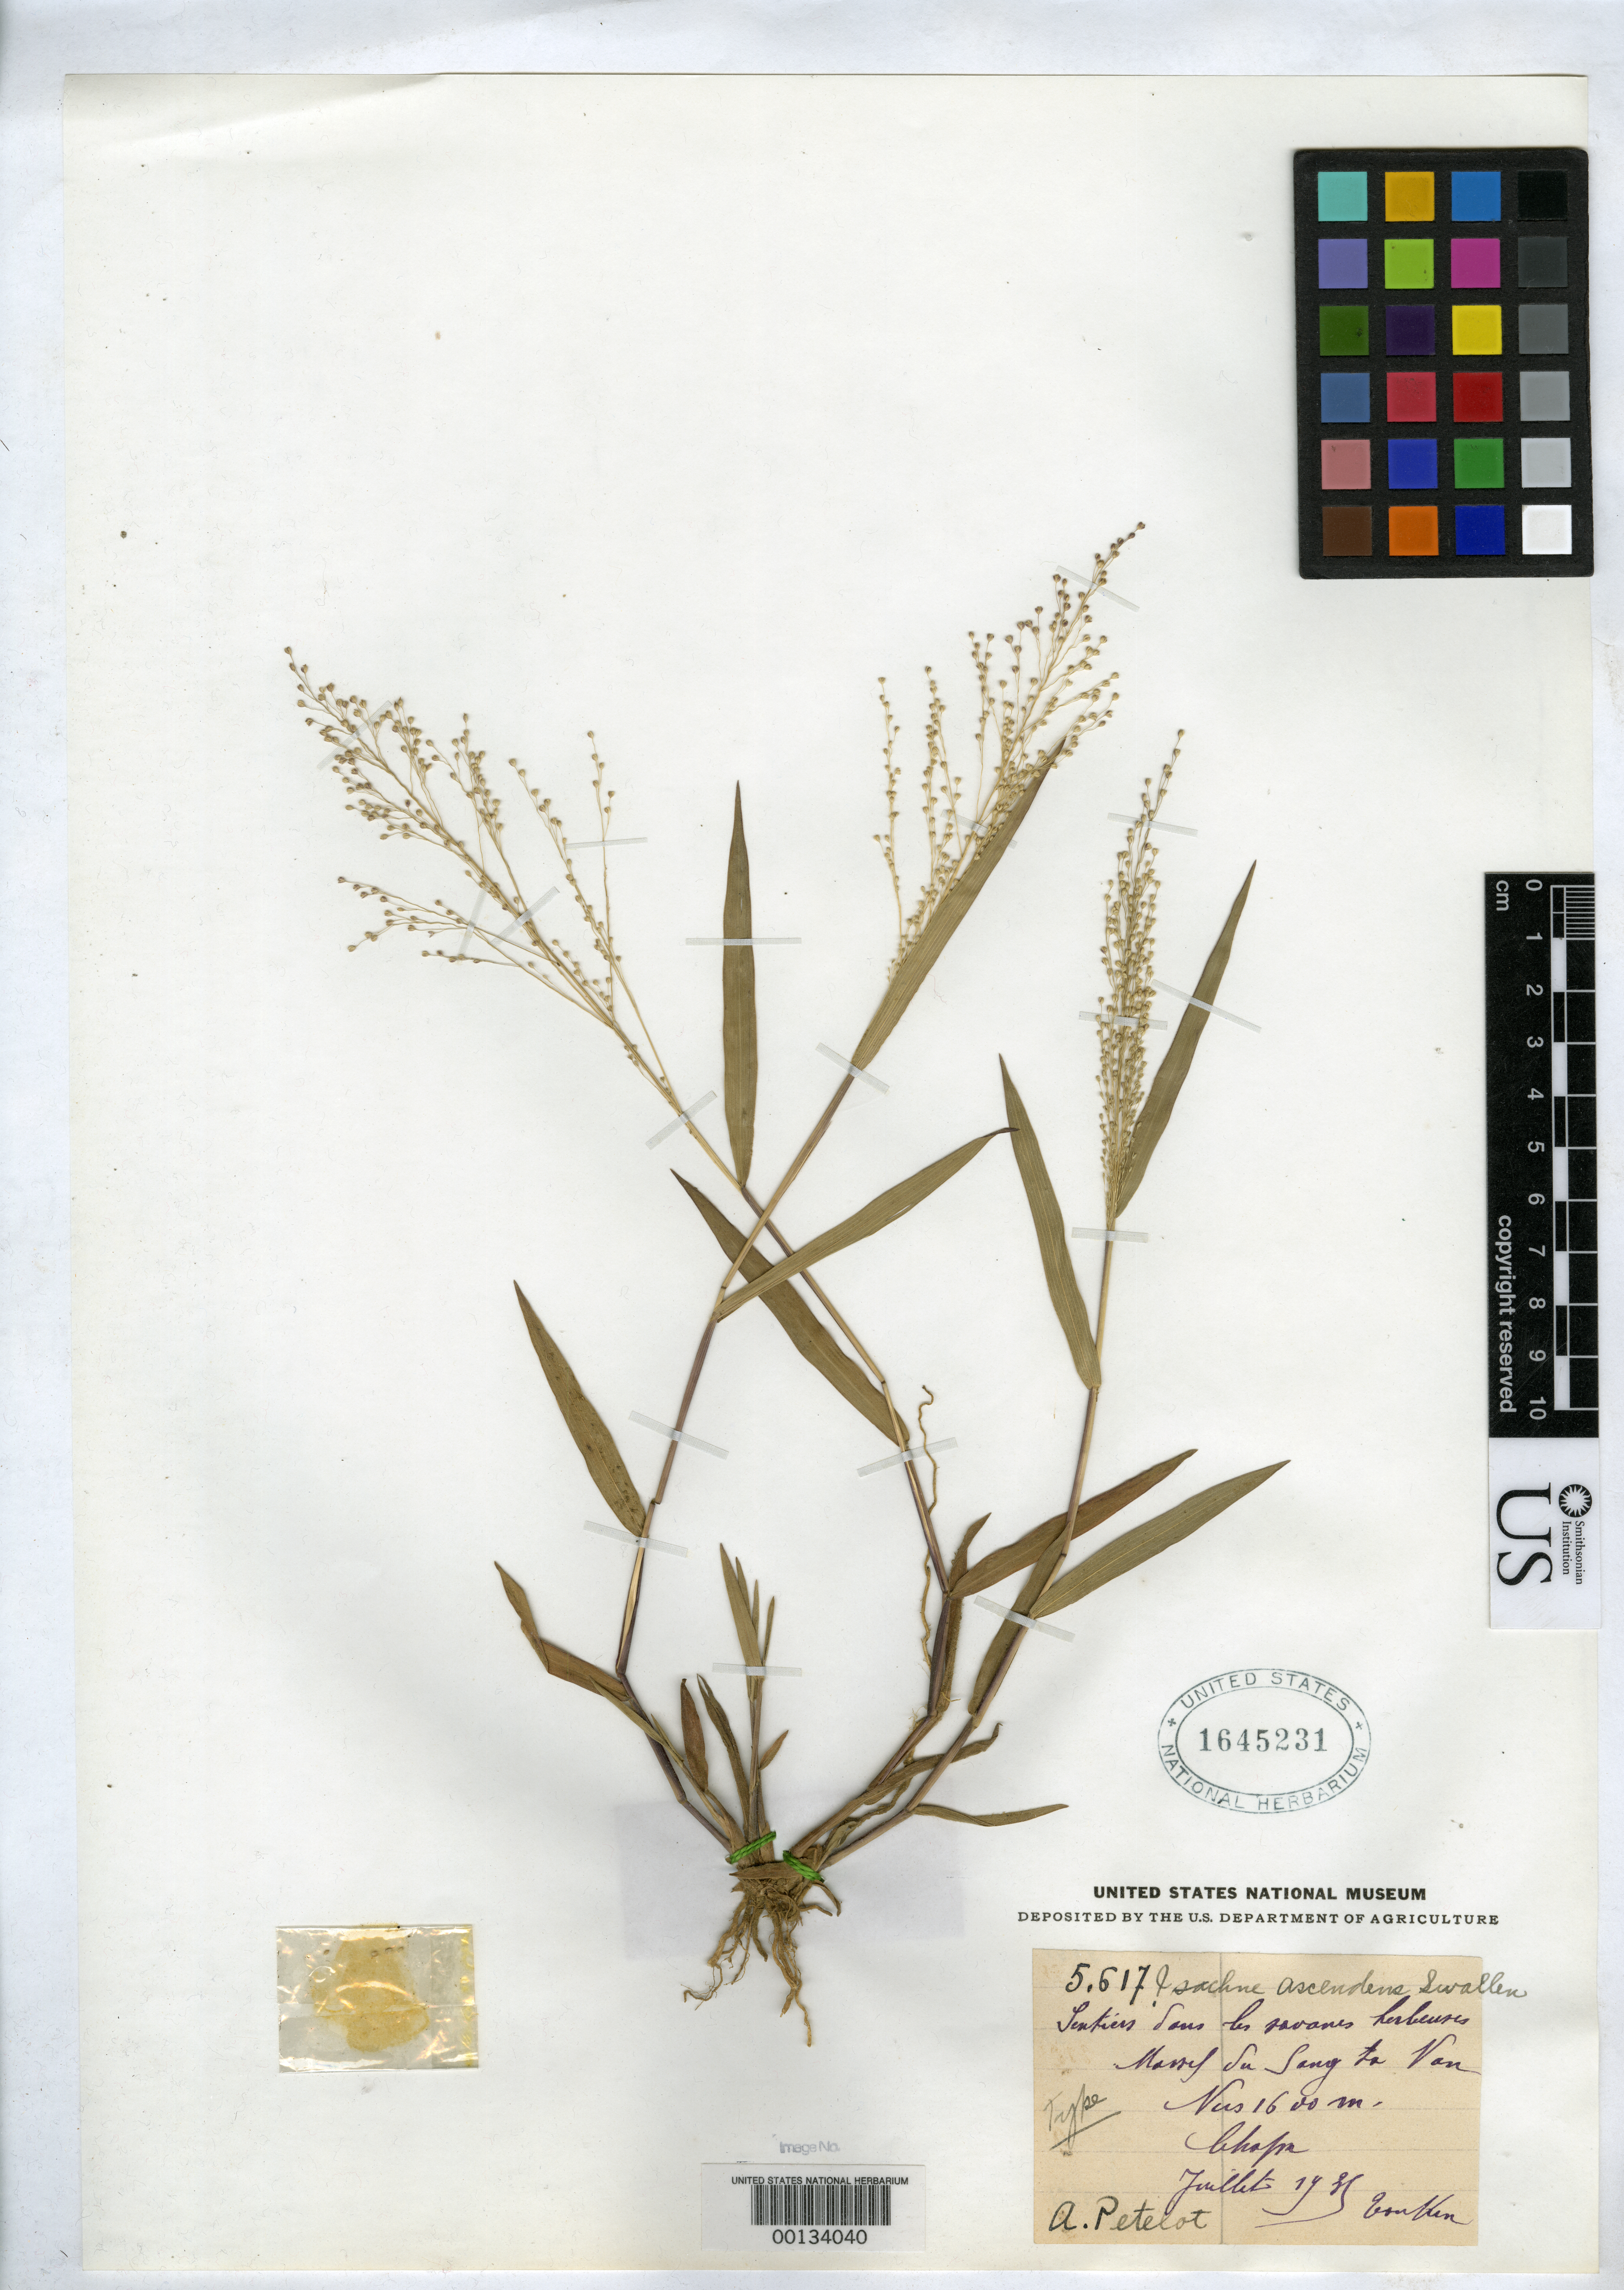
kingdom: Plantae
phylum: Tracheophyta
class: Liliopsida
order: Poales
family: Poaceae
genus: Isachne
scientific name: Isachne ascendens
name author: Swallen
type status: Holotype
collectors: A. Petelot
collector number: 5617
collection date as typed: Jul 1936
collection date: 1936-07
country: Vietnam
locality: Chapa, Tonkin, massif du Sang to Van Nus; alt. 1600m.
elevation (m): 1600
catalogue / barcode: US 1645231